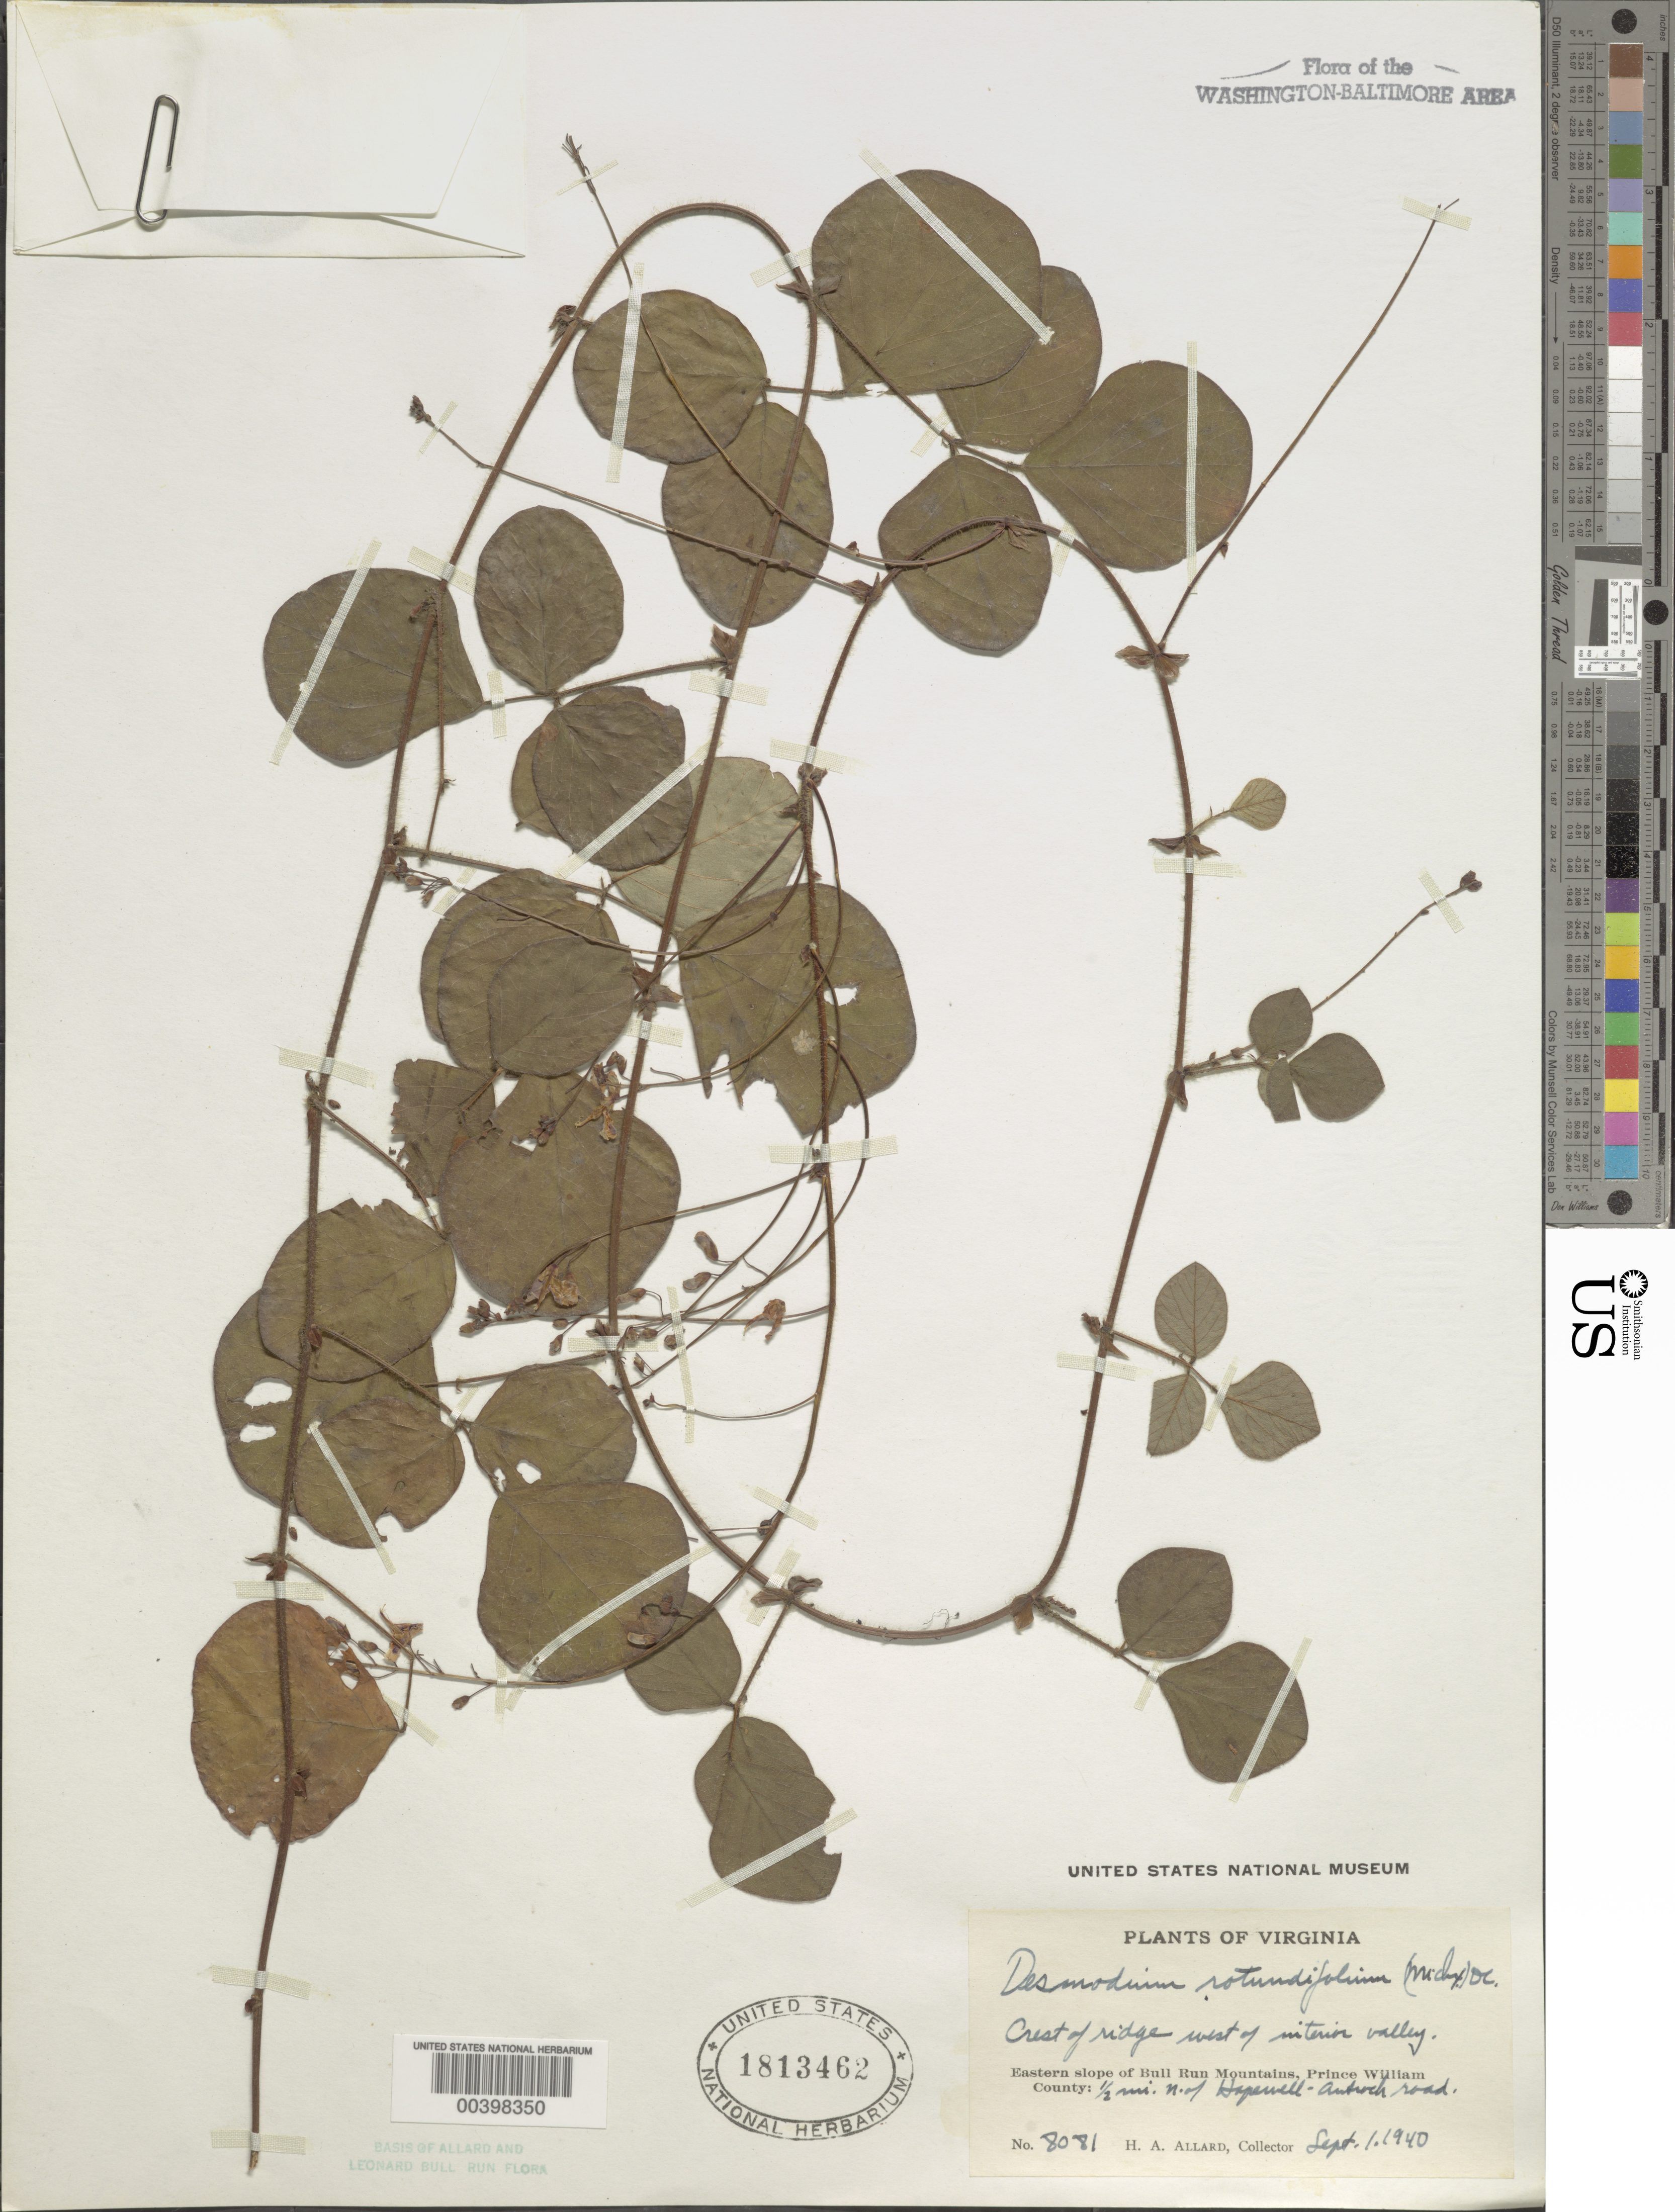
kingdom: Plantae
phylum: Tracheophyta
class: Magnoliopsida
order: Fabales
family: Fabaceae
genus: Desmodium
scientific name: Desmodium rotundifolium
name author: DC.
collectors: H. A. Allard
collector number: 8081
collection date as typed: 01 Sep 1940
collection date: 1940-09-01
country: United States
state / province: Virginia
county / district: Prince William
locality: North of Hopewell-Antioch Road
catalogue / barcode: US 1813462